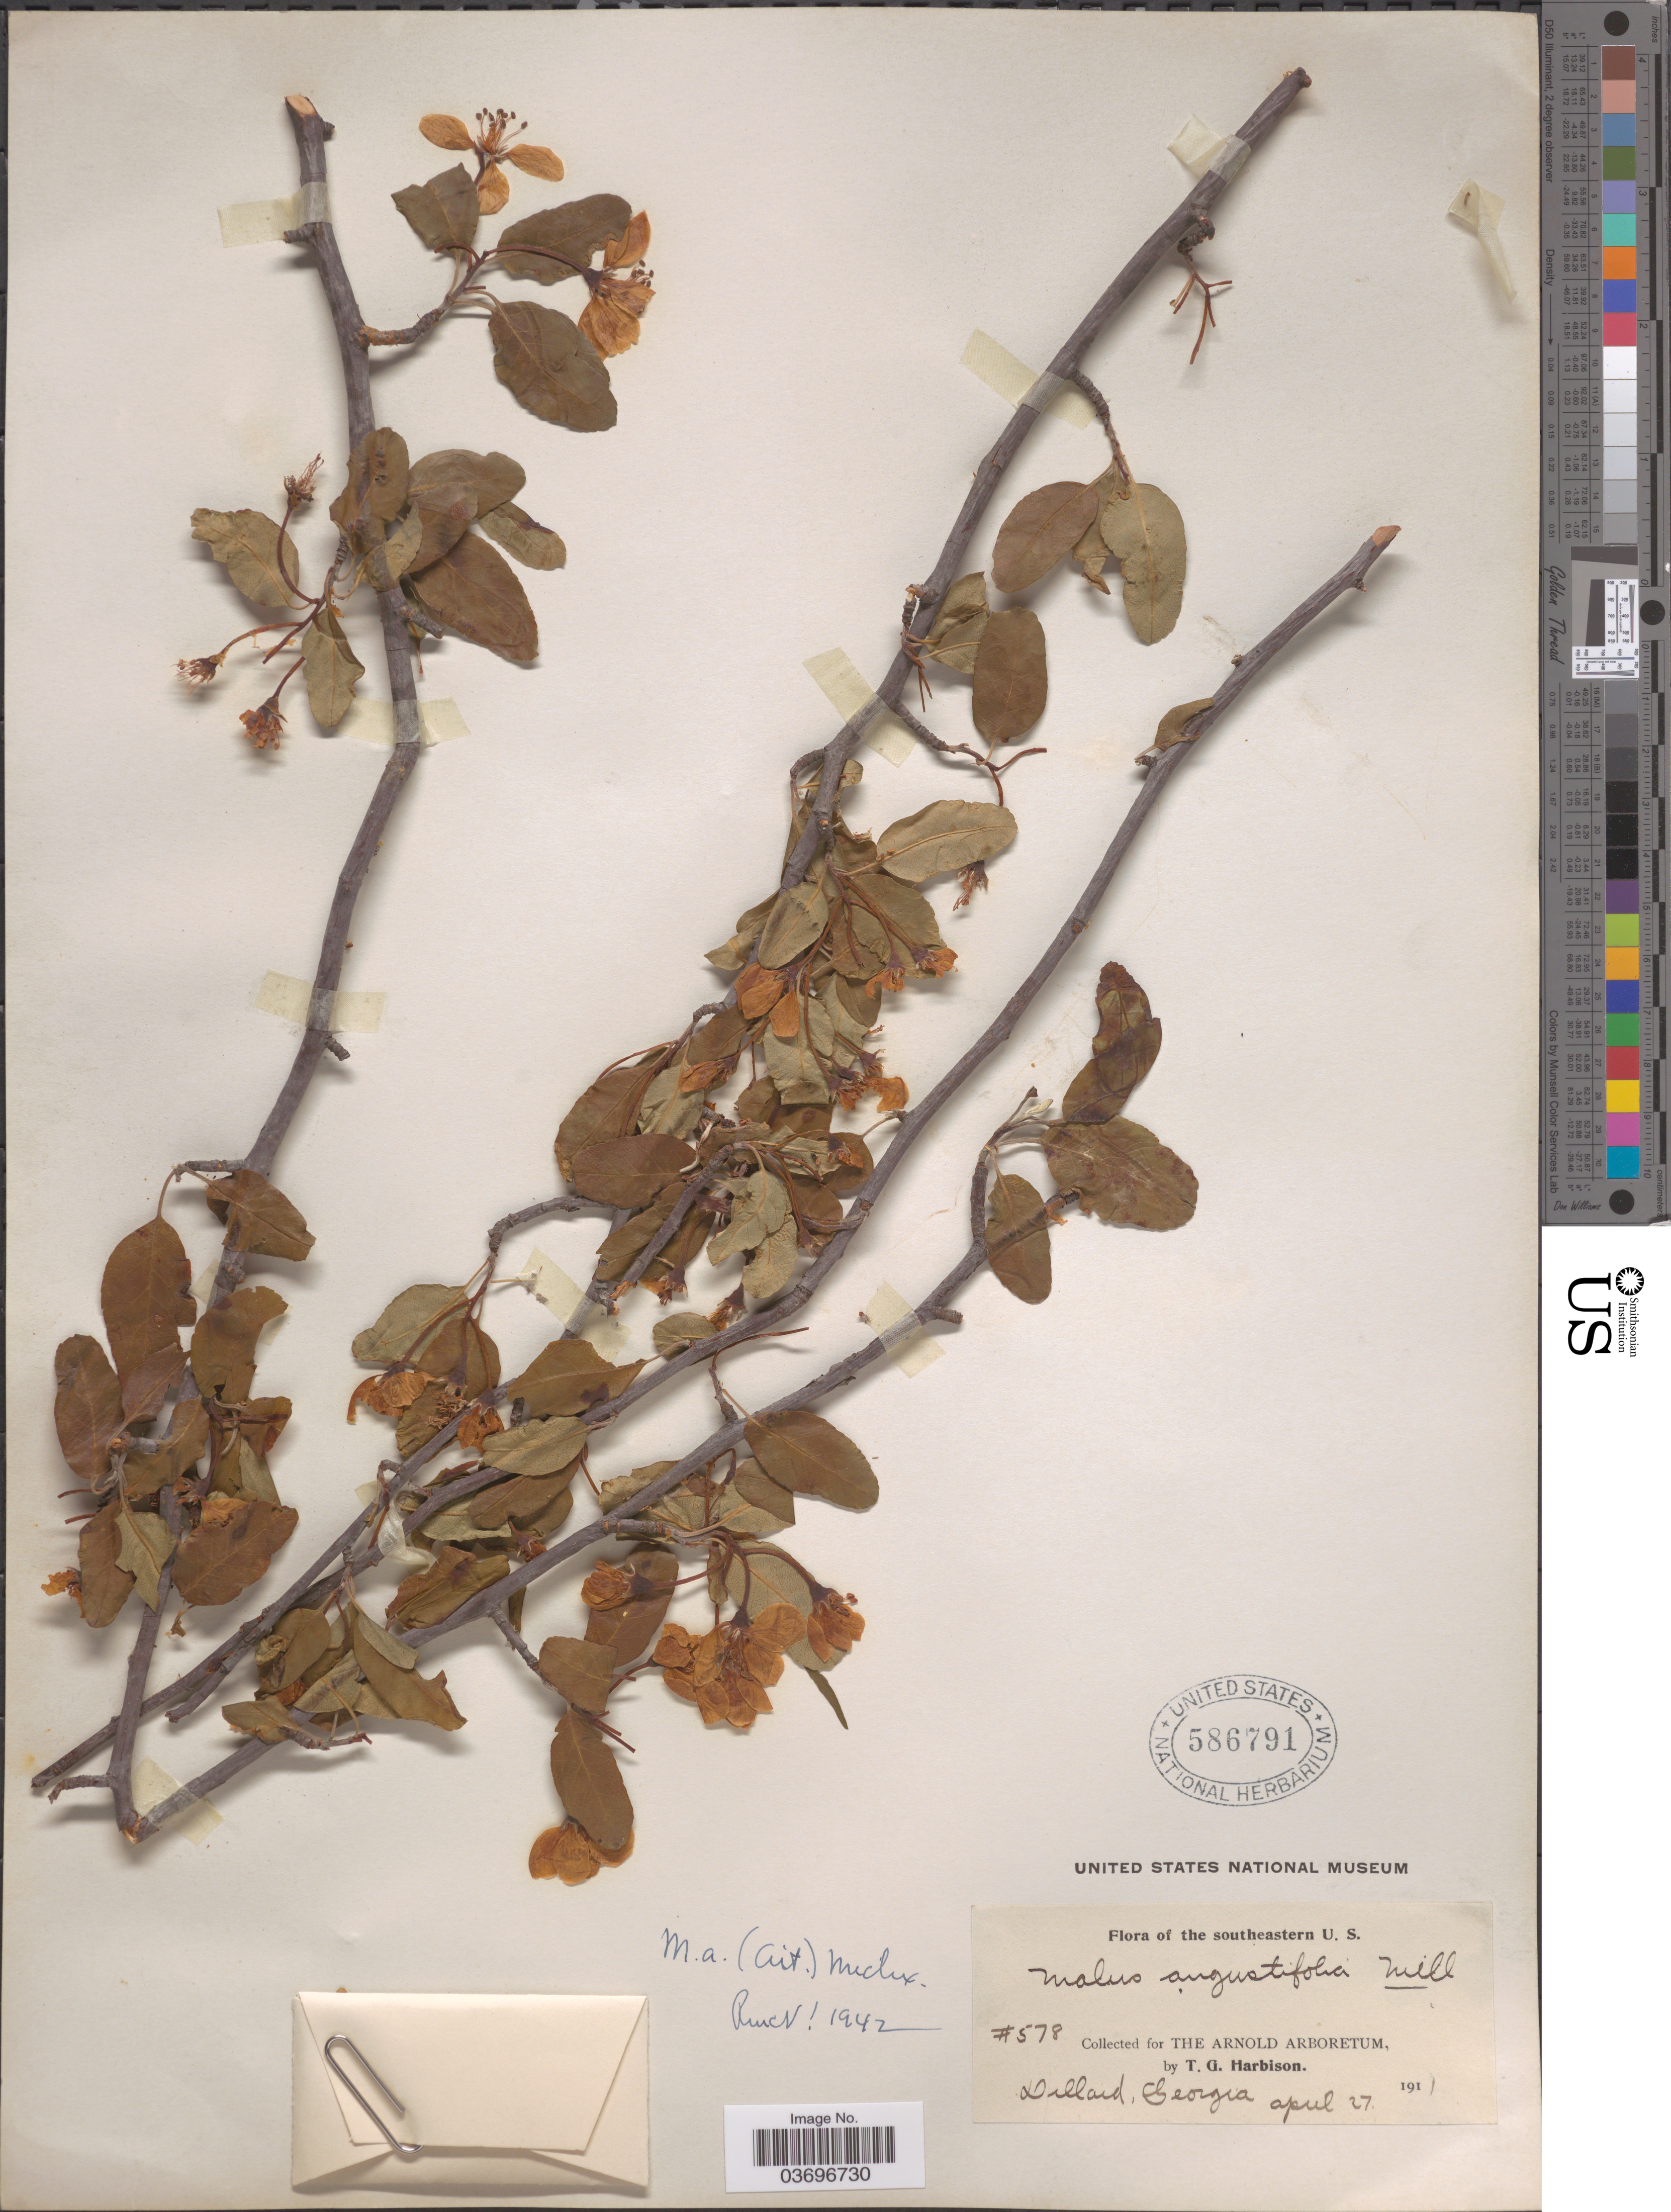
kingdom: Plantae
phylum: Tracheophyta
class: Magnoliopsida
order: Rosales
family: Rosaceae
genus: Malus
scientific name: Malus angustifolia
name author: (Aiton) Michx.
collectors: T. Harbison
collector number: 578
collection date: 1911-04-27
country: United States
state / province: Georgia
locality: Southeastern U. S. Dillard.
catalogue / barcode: US 586791